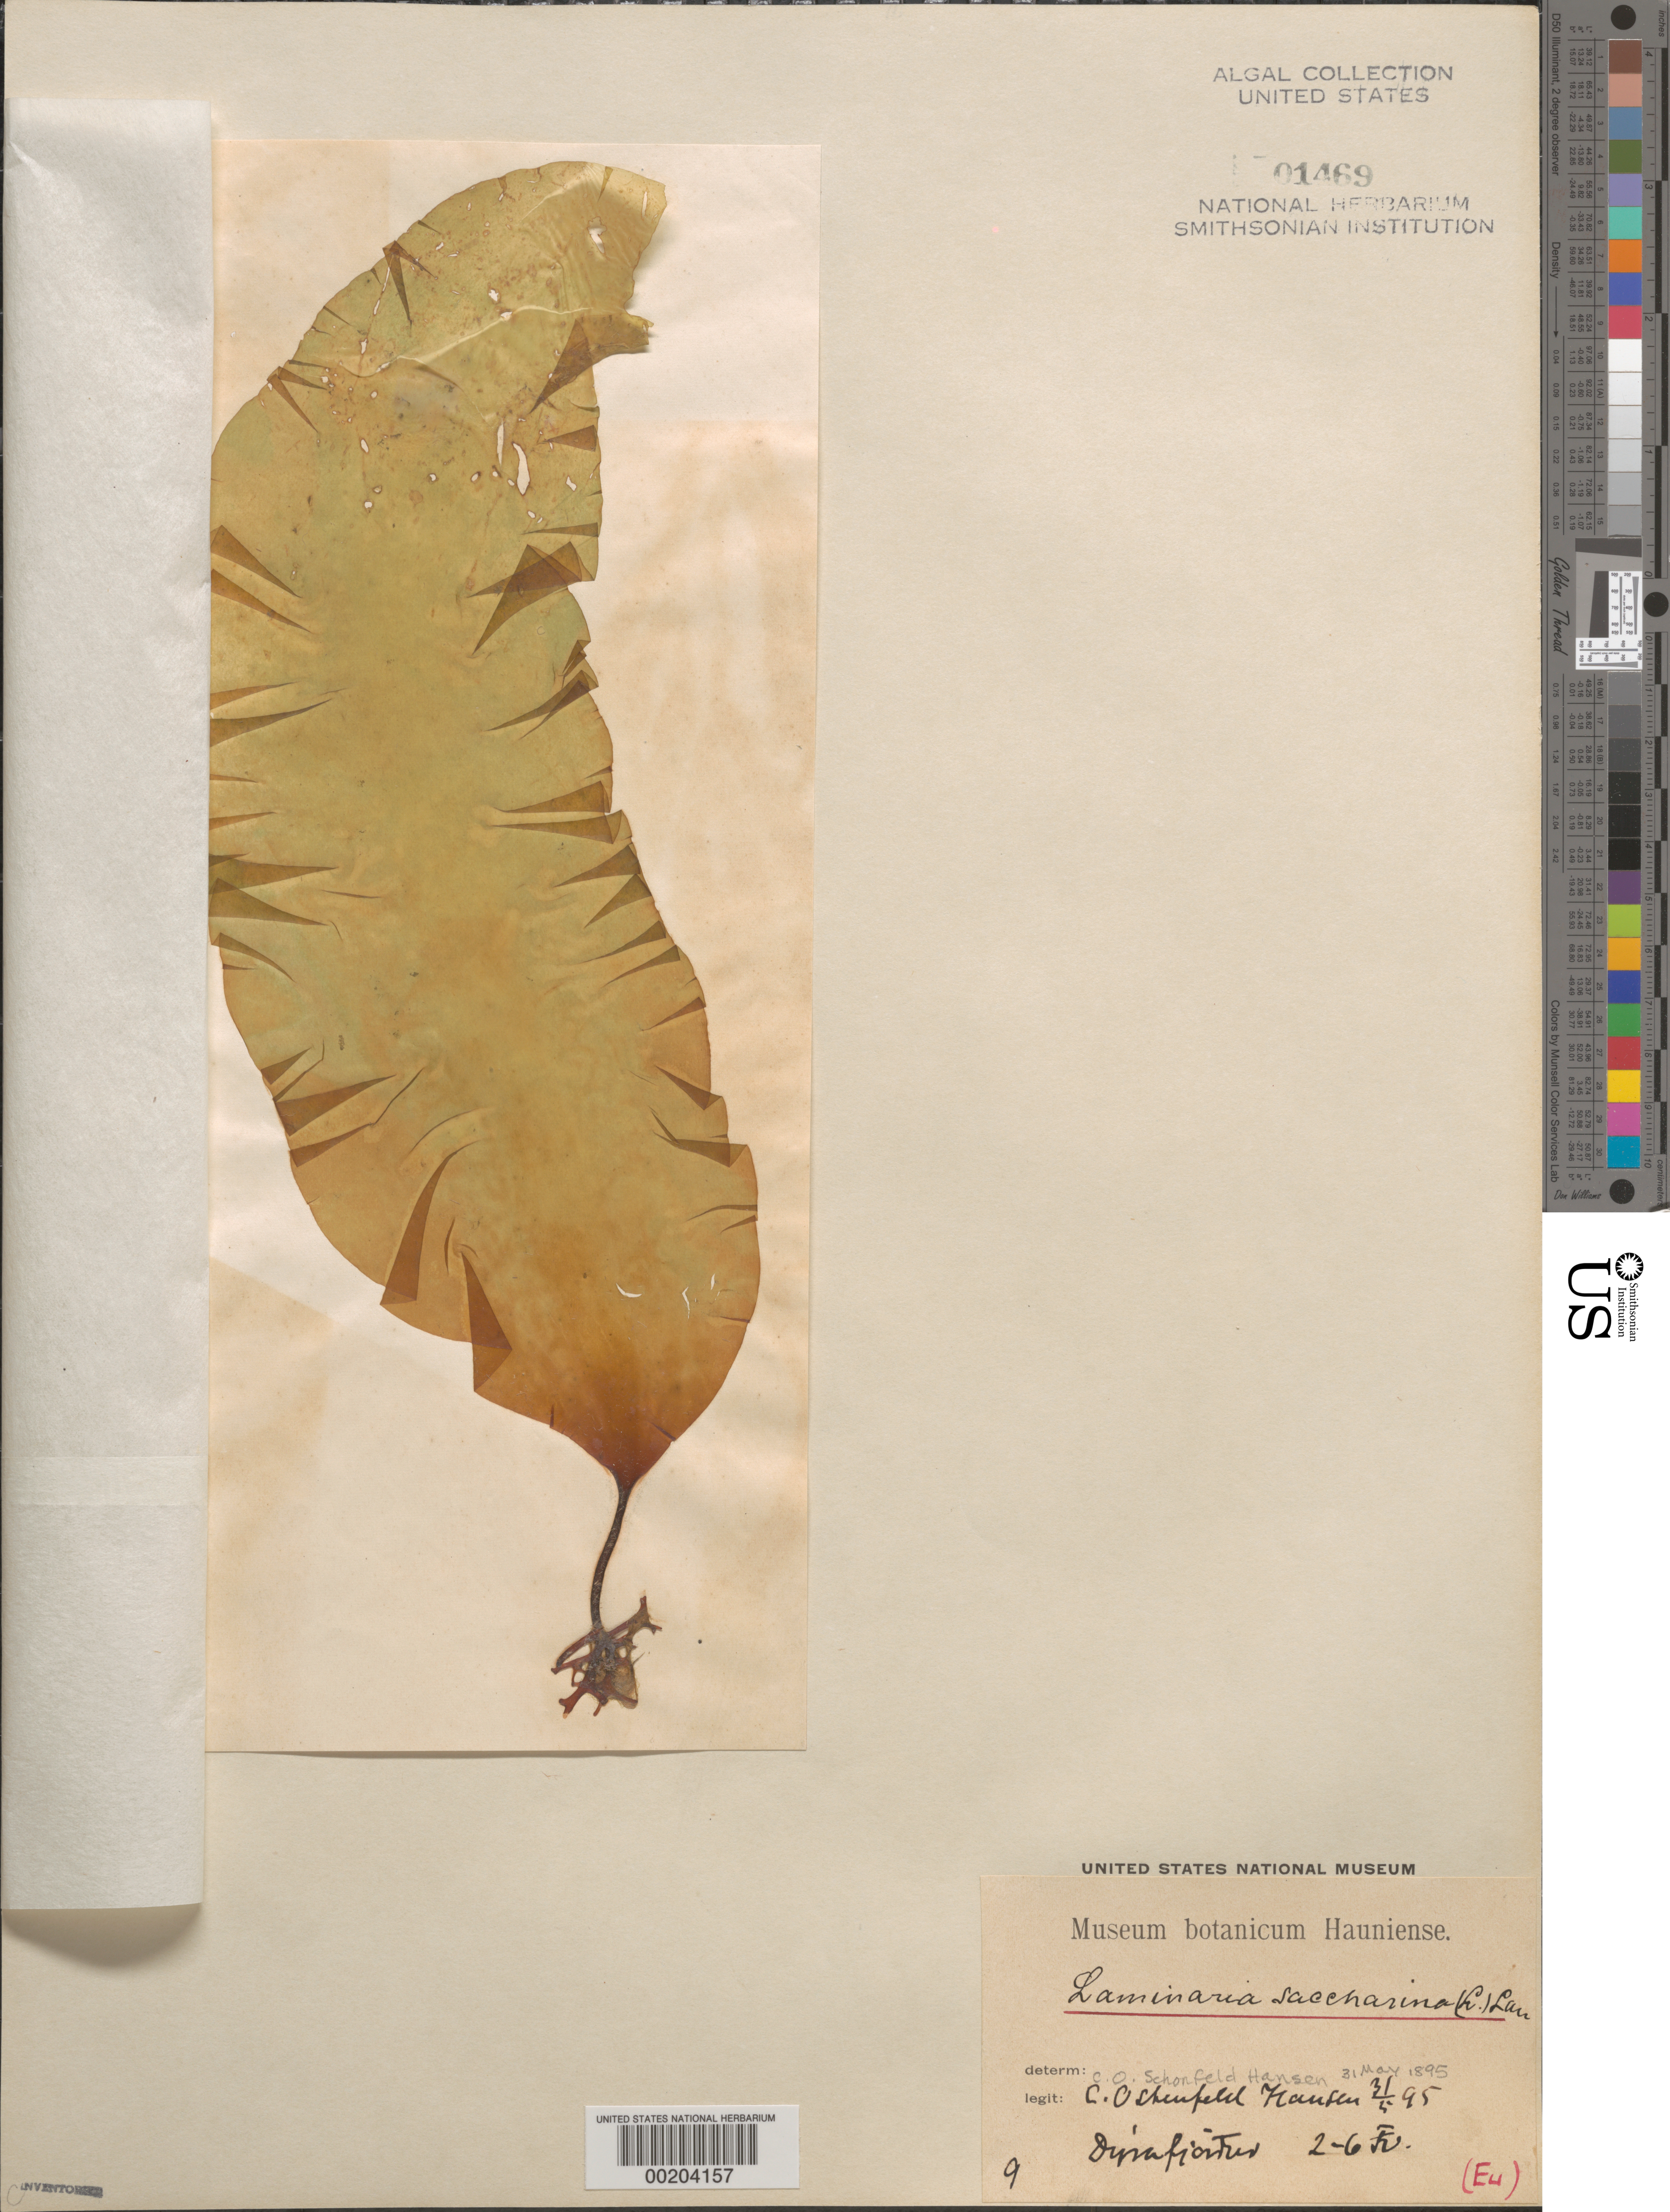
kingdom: Chromista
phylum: Ochrophyta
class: Phaeophyceae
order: Laminariales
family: Laminariaceae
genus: Saccharina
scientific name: Saccharina latissima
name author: C.E. Lane et al.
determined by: Algae name updating Project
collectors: C. E. H. Ostenfeld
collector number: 9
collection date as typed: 31 May 1895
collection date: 1895-05-31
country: Iceland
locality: Drjrafjordur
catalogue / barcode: US 1469